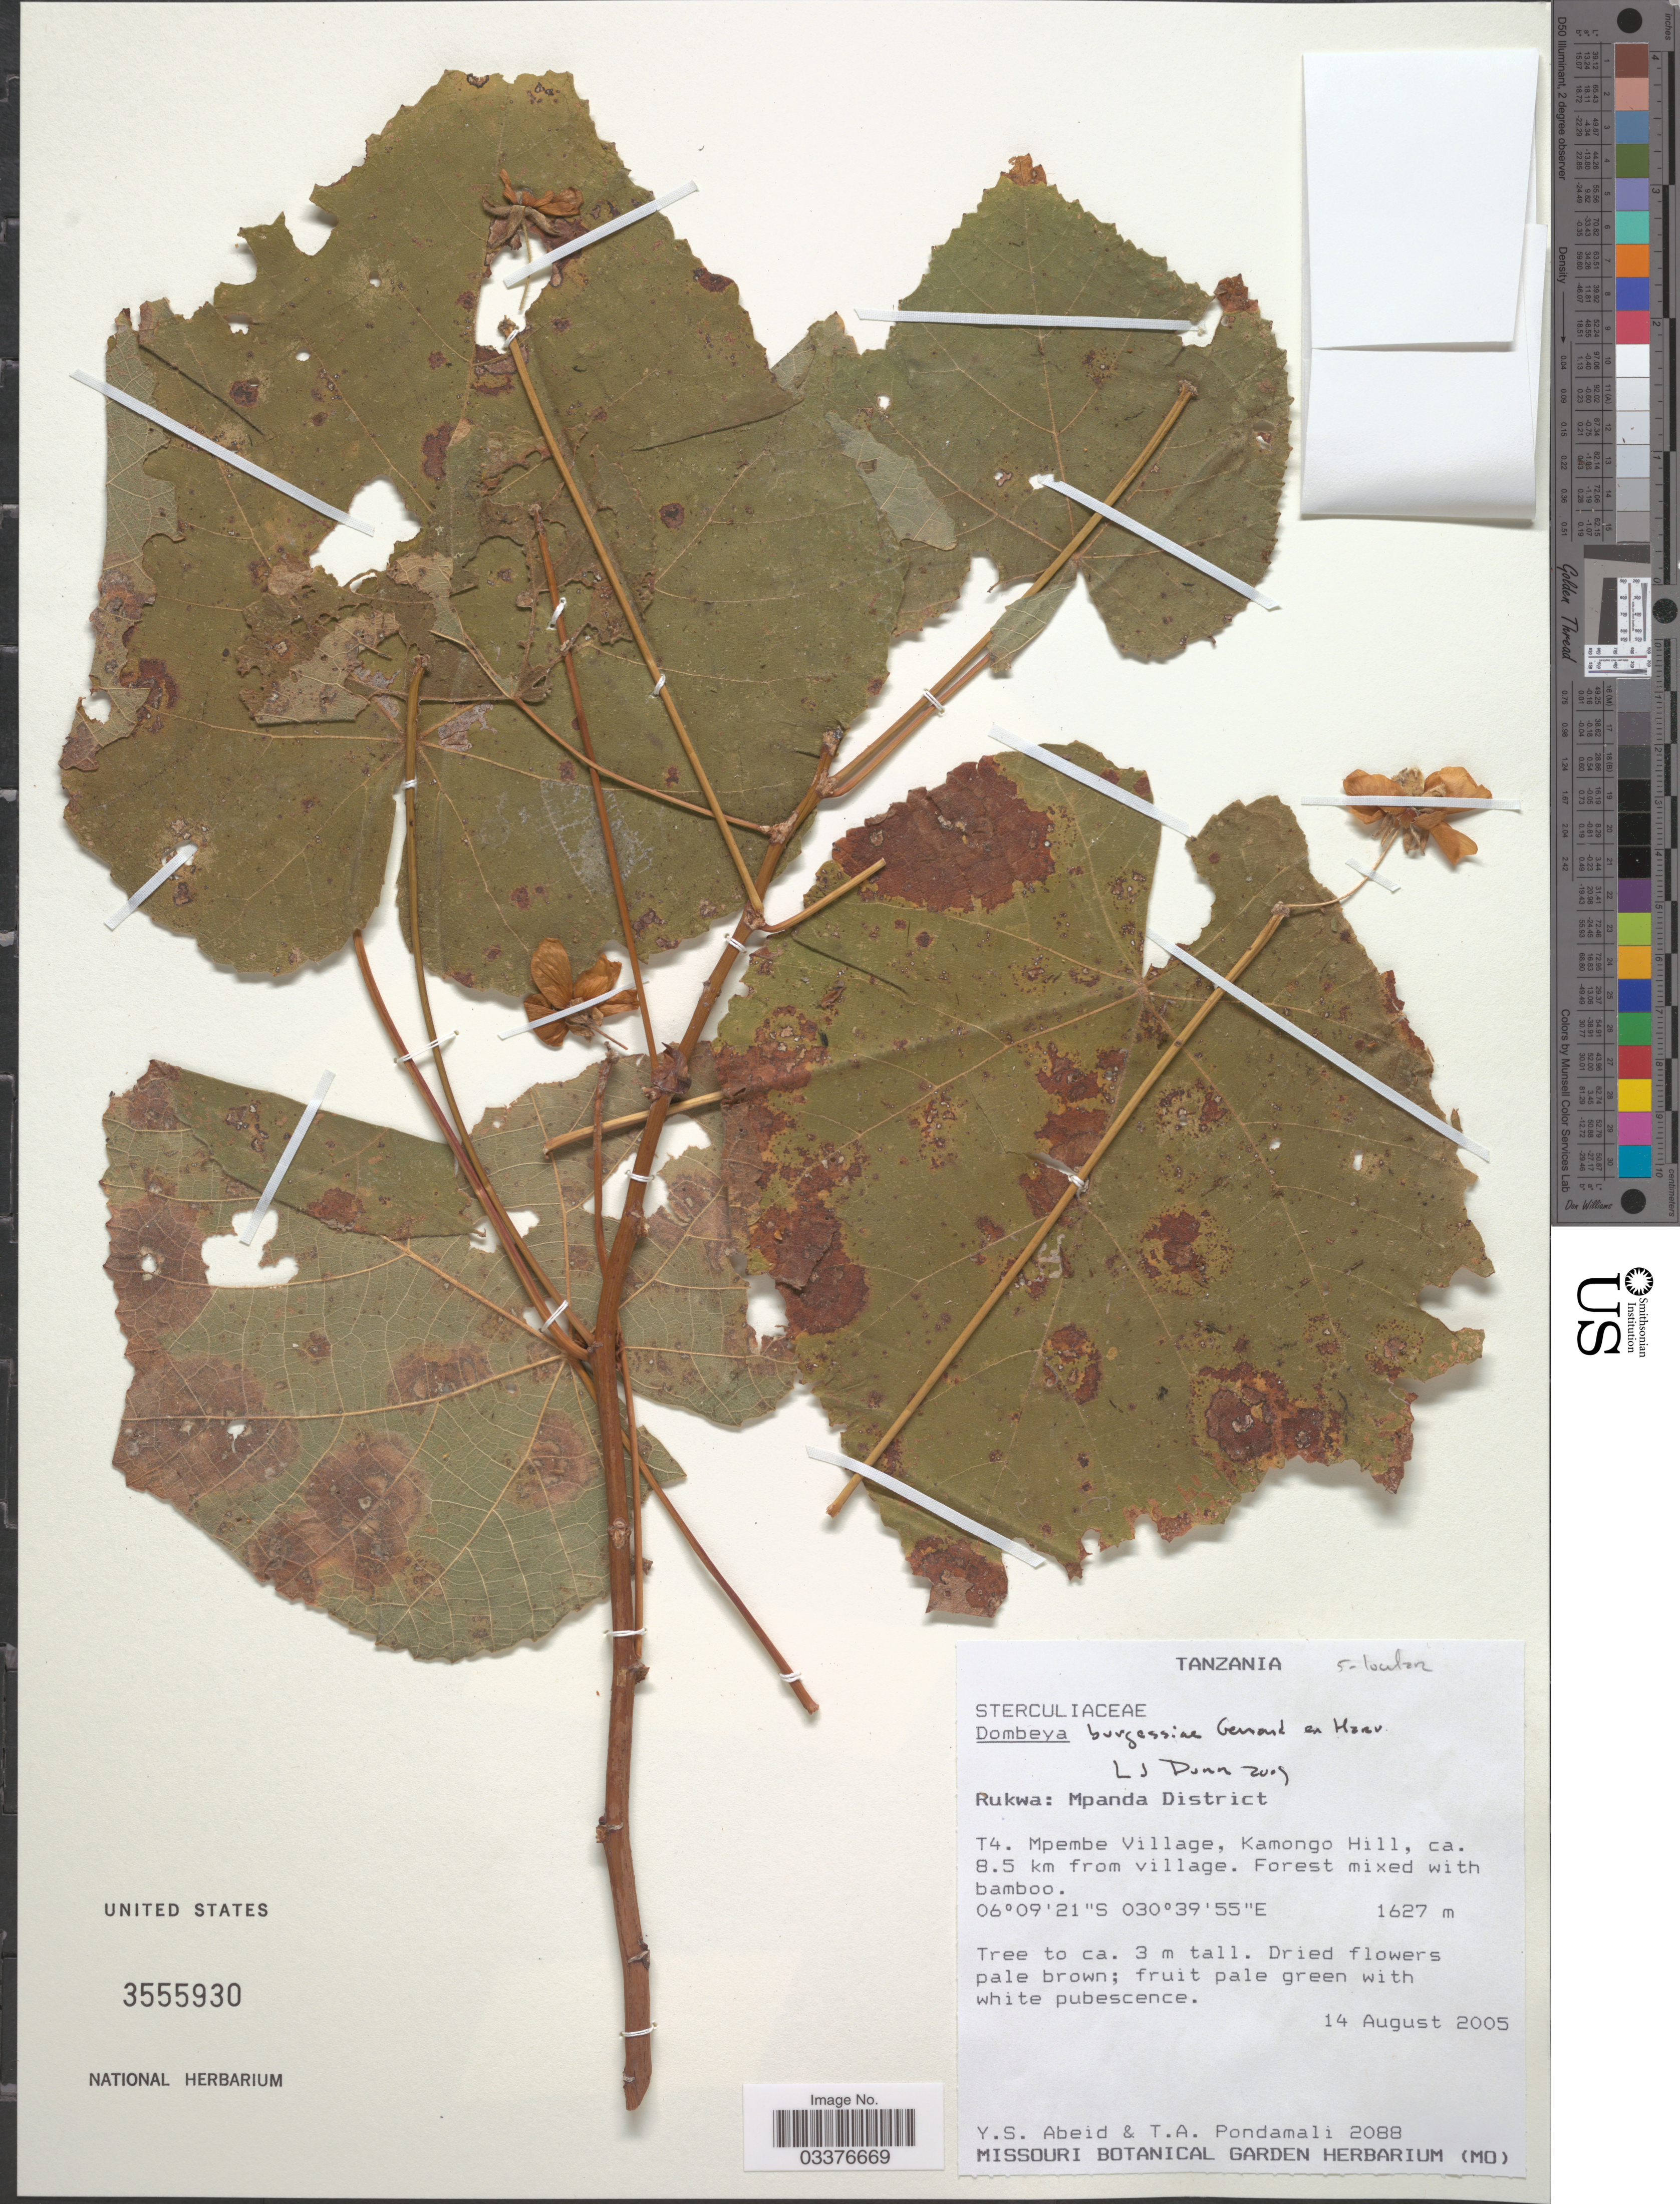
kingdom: Plantae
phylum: Tracheophyta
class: Magnoliopsida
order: Malvales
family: Malvaceae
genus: Dombeya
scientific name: Dombeya burgessiae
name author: Gerrard ex Harv.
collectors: Y. Abeid & T. Pondamali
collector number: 2088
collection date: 2005-08-14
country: Tanzania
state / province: Rukwa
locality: Mpanda District. T4. Mpembe Village, Kamongo Hill, ca. 8.5 km from village.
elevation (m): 1627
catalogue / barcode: US 3555930